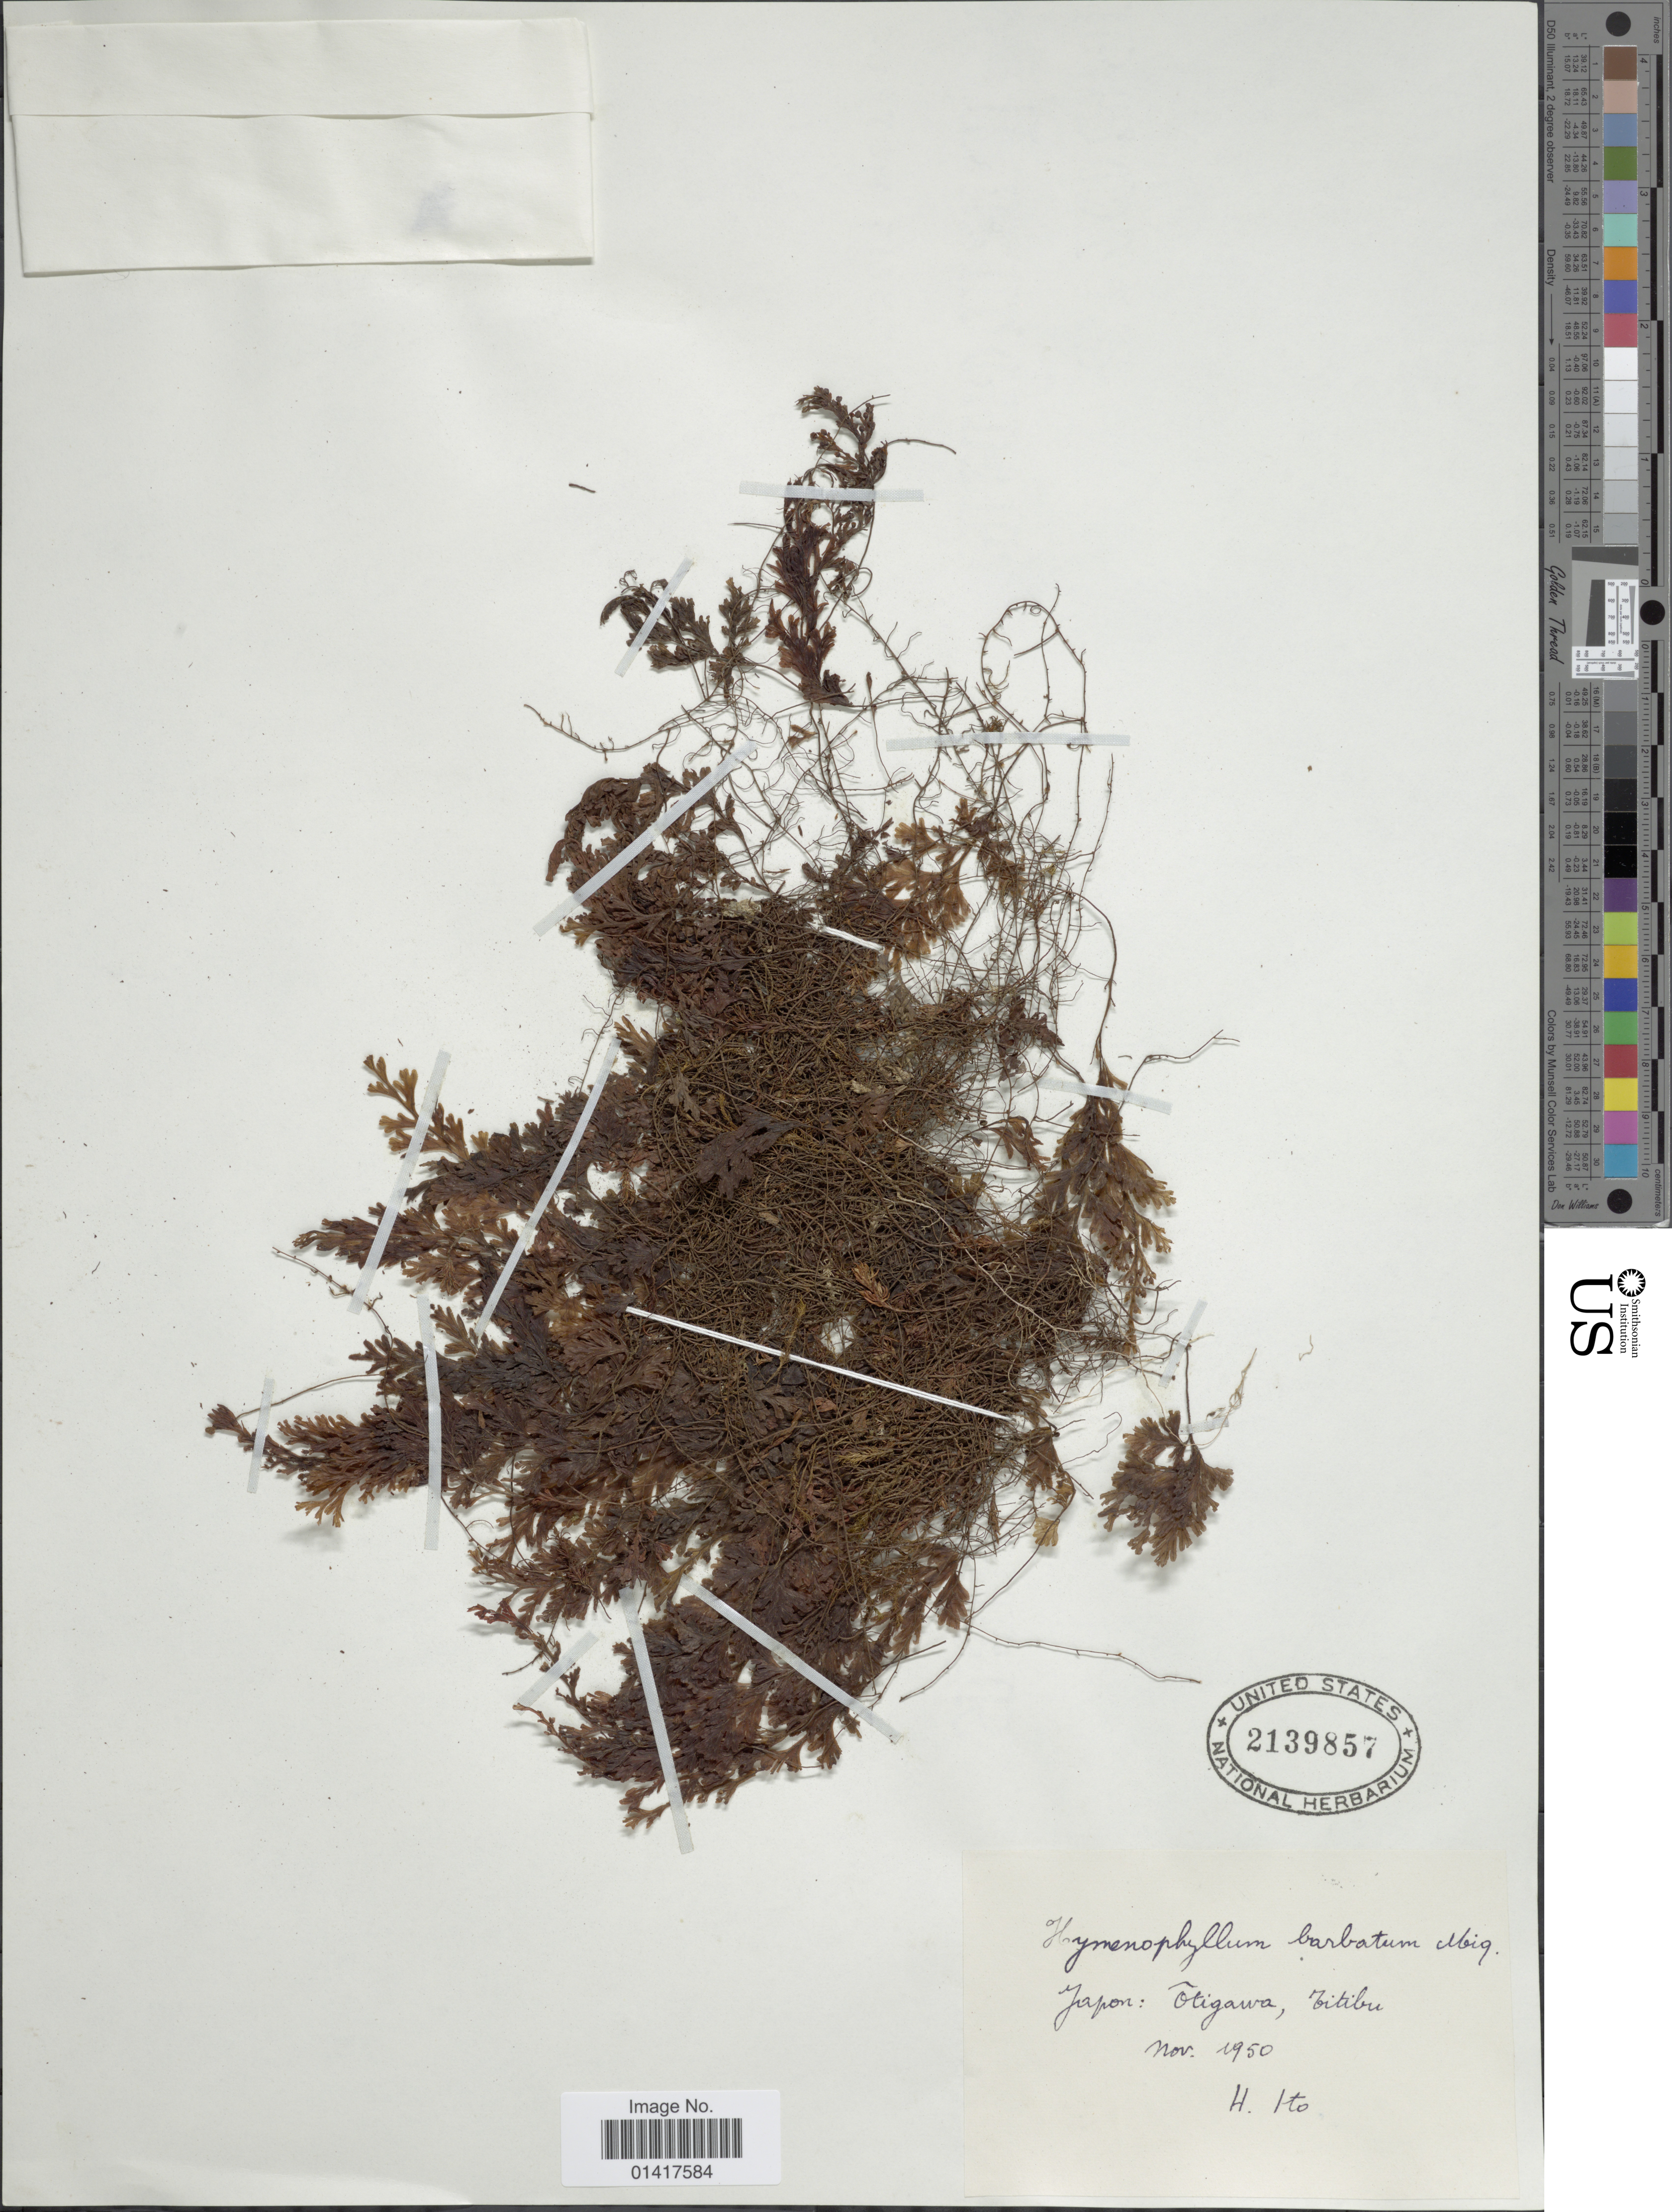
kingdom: Plantae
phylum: Tracheophyta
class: Polypodiopsida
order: Hymenophyllales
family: Hymenophyllaceae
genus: Hymenophyllum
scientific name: Hymenophyllum barbatum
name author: (Bosch) Baker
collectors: -. Ito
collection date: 1950-11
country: Japan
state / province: Saitama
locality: Japon: Otigawa, Titibu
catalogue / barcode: US 2139857